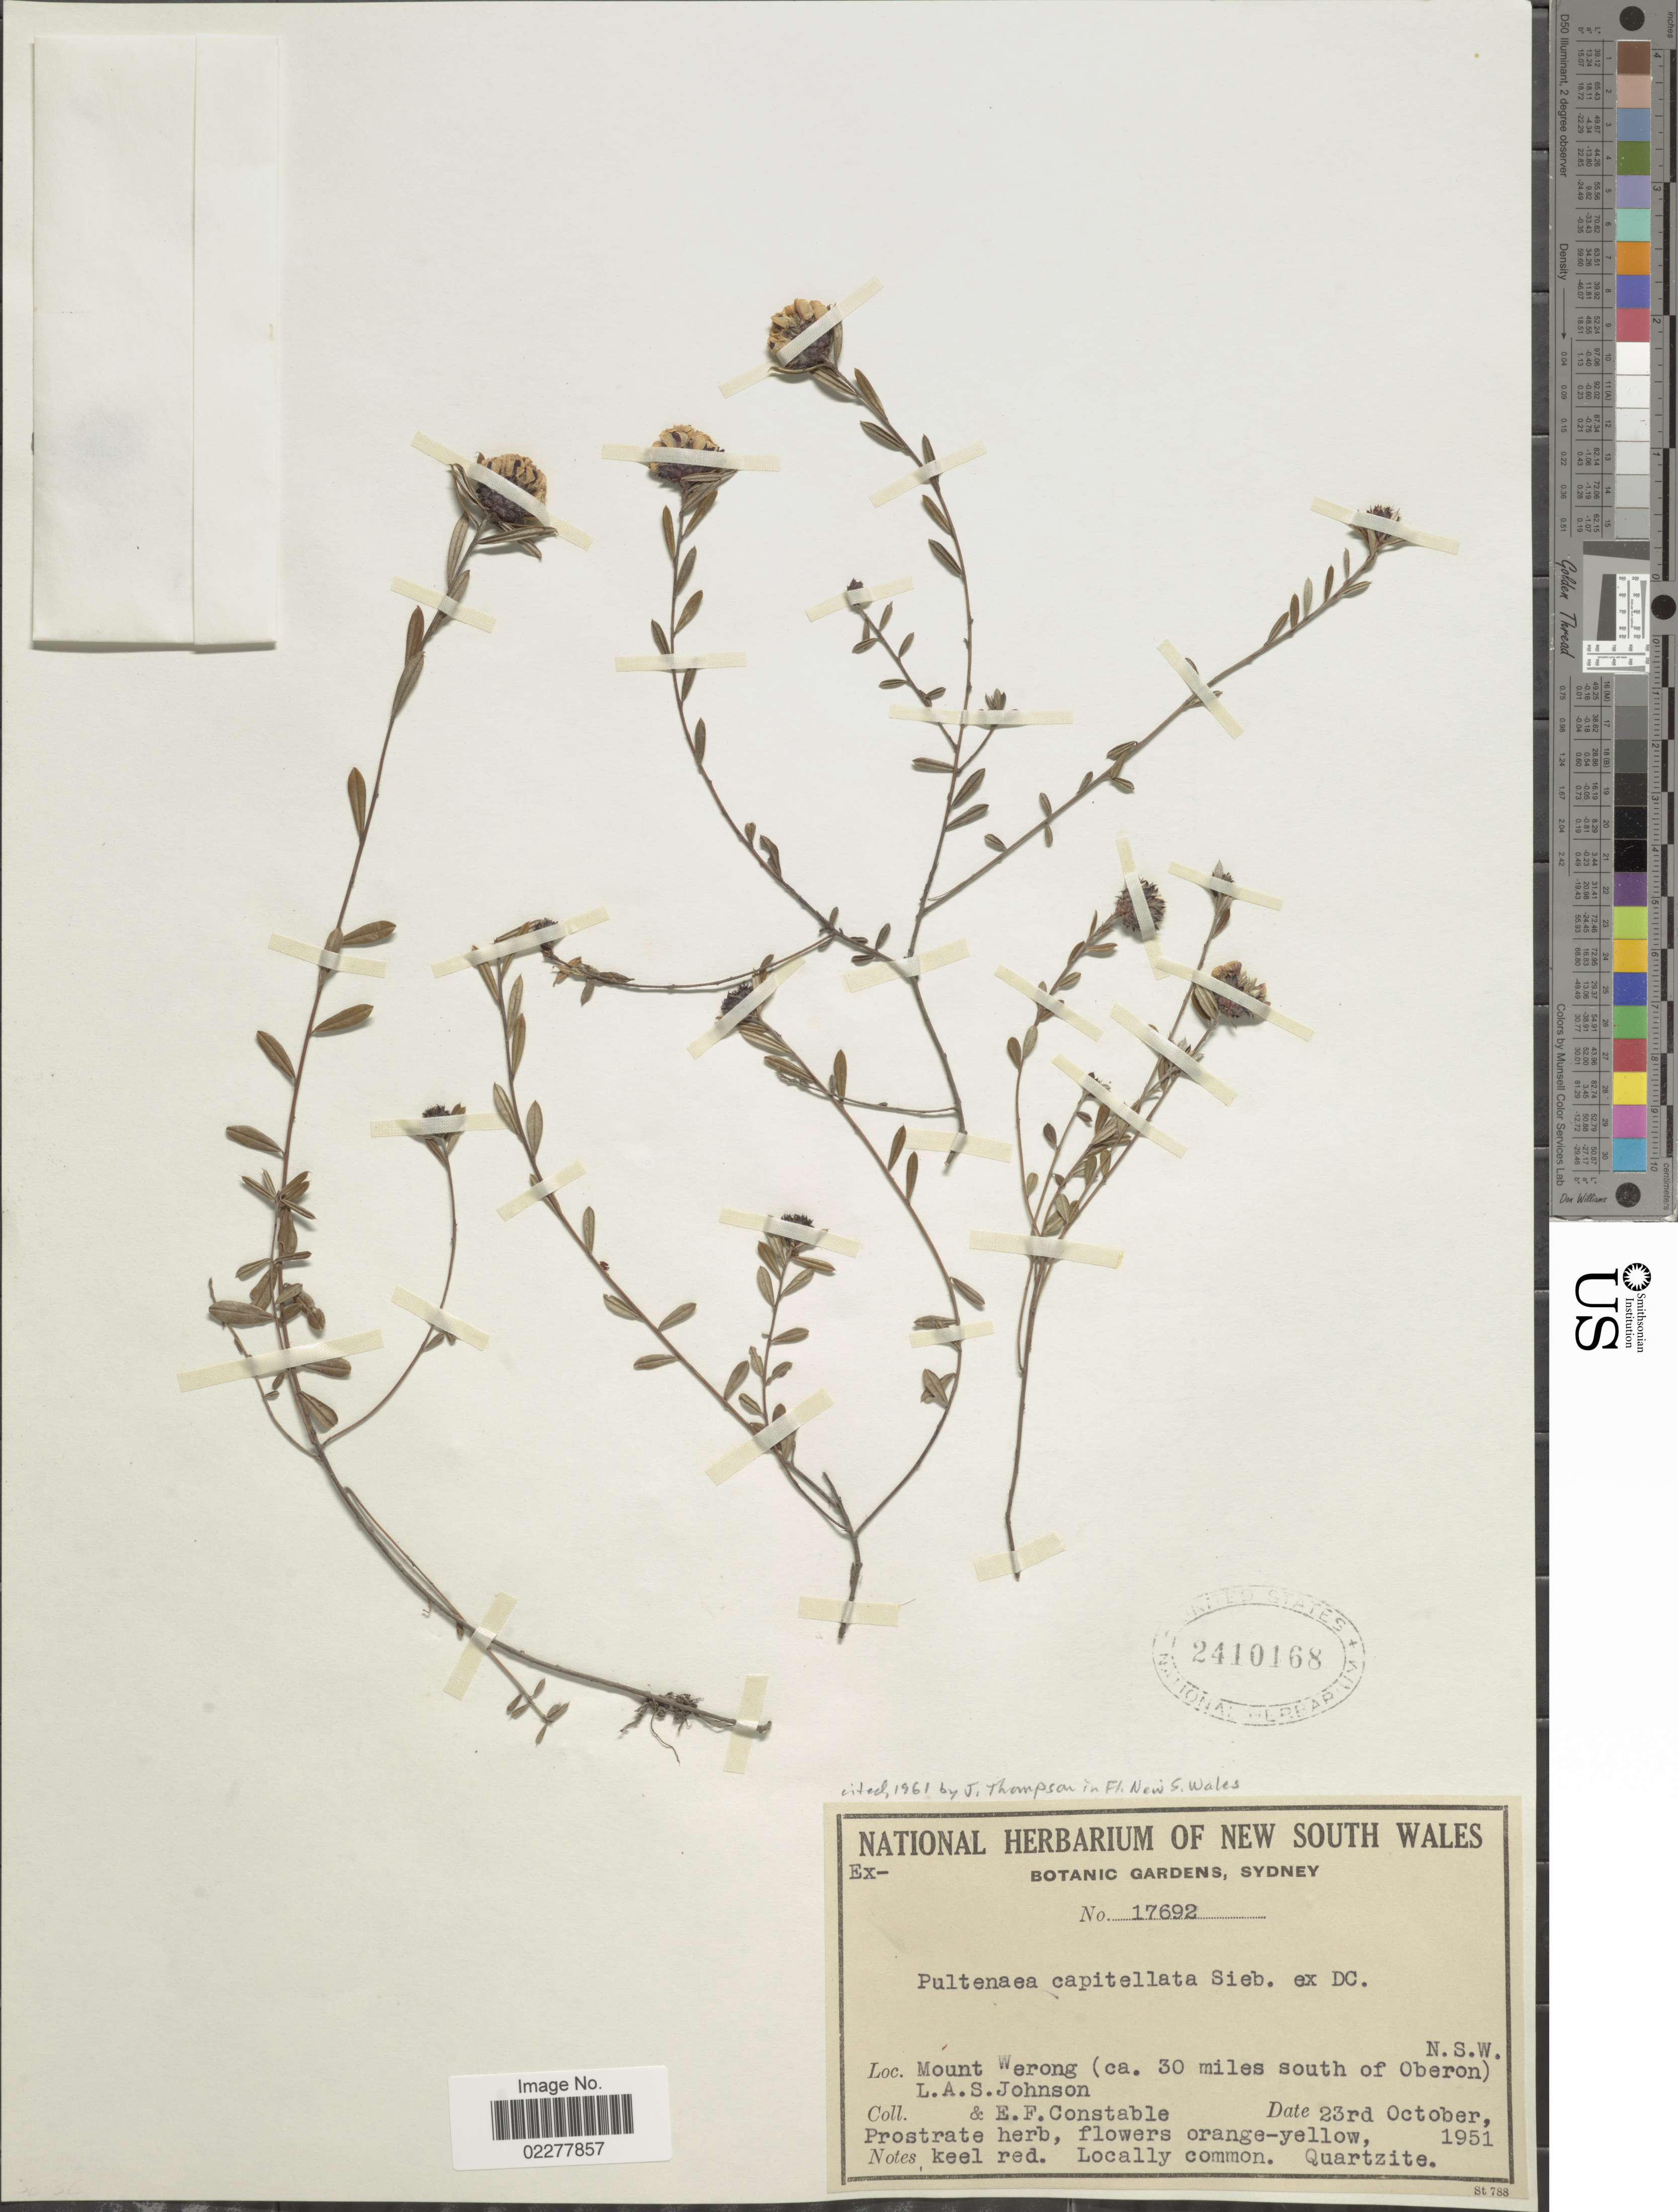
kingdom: Plantae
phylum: Tracheophyta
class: Magnoliopsida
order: Fabales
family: Fabaceae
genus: Pultenaea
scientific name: Pultenaea capitellata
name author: Sieber ex DC.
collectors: E. F. Constable & L. A. S. Johnson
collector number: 17692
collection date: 1951-10-23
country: Australia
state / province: New South Wales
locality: Mount Werong (ca. 30 miles south of Oberon). N.S.W.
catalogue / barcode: US 2410168